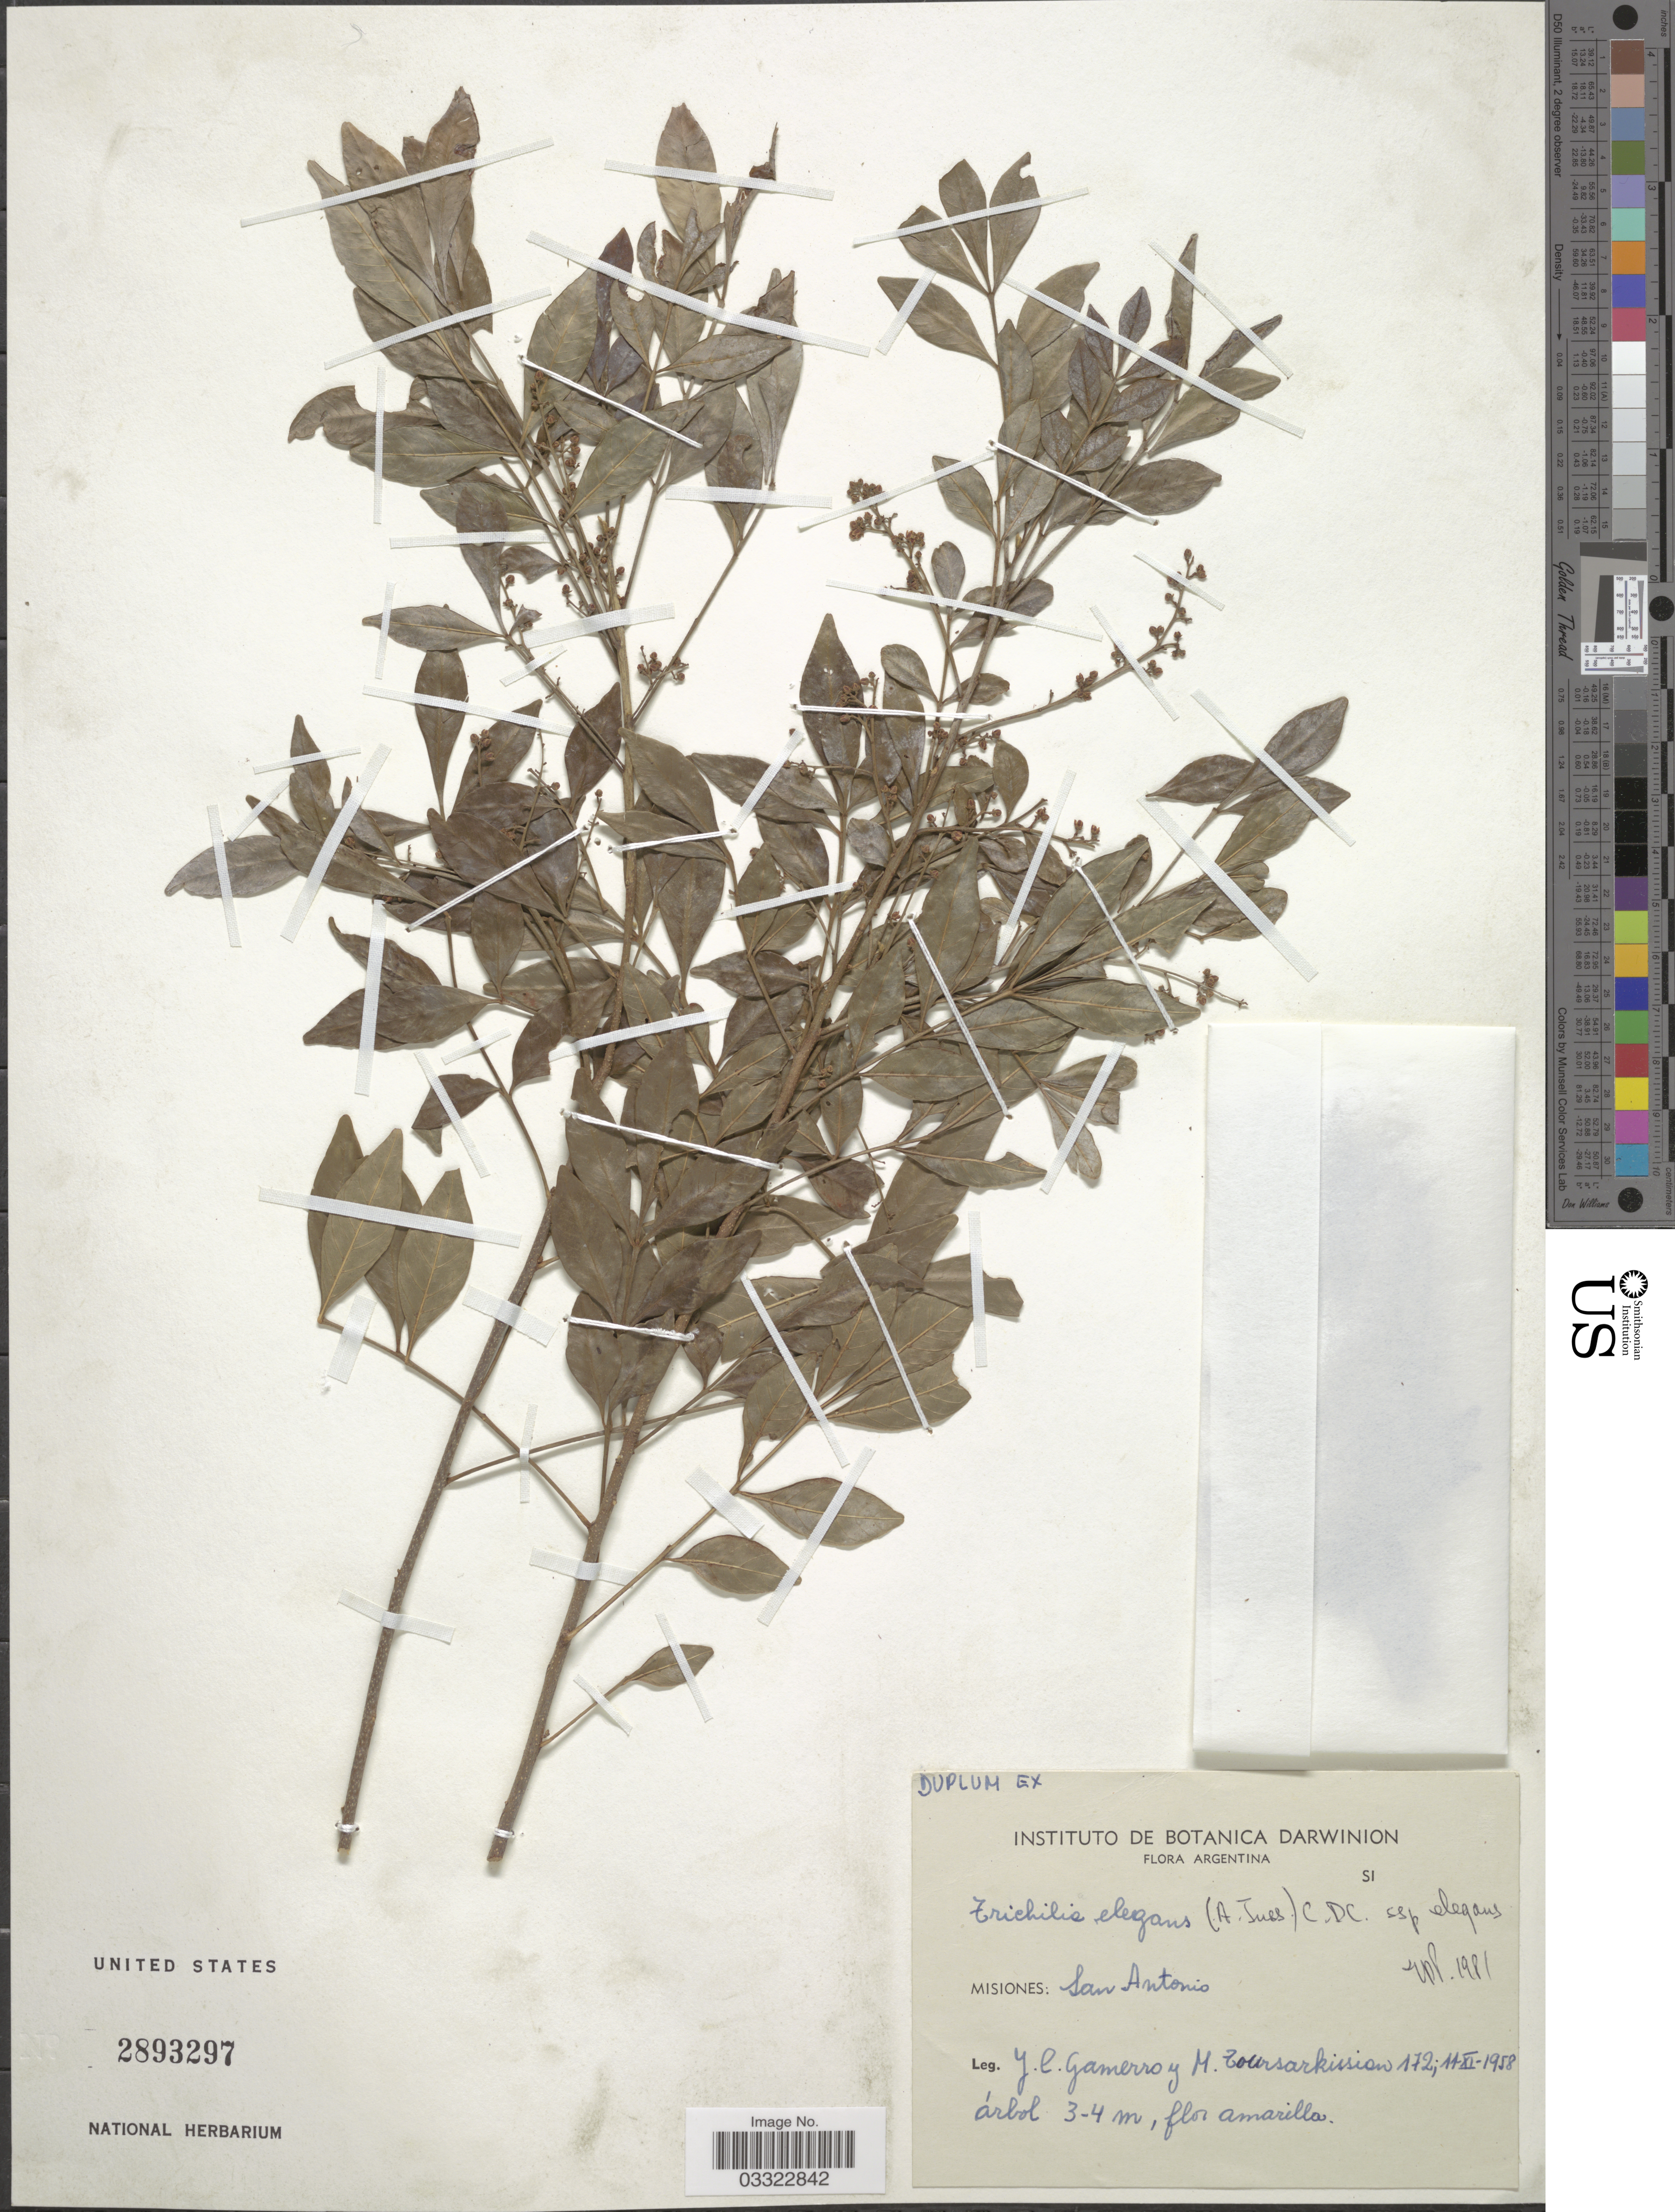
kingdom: Plantae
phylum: Tracheophyta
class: Magnoliopsida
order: Sapindales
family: Meliaceae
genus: Trichilia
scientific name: Trichilia elegans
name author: A. Juss.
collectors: J. Gamerro & M. Toursarkissian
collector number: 172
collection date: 1958-11-11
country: Argentina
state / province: Misiones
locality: San Antonio.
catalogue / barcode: US 2893297